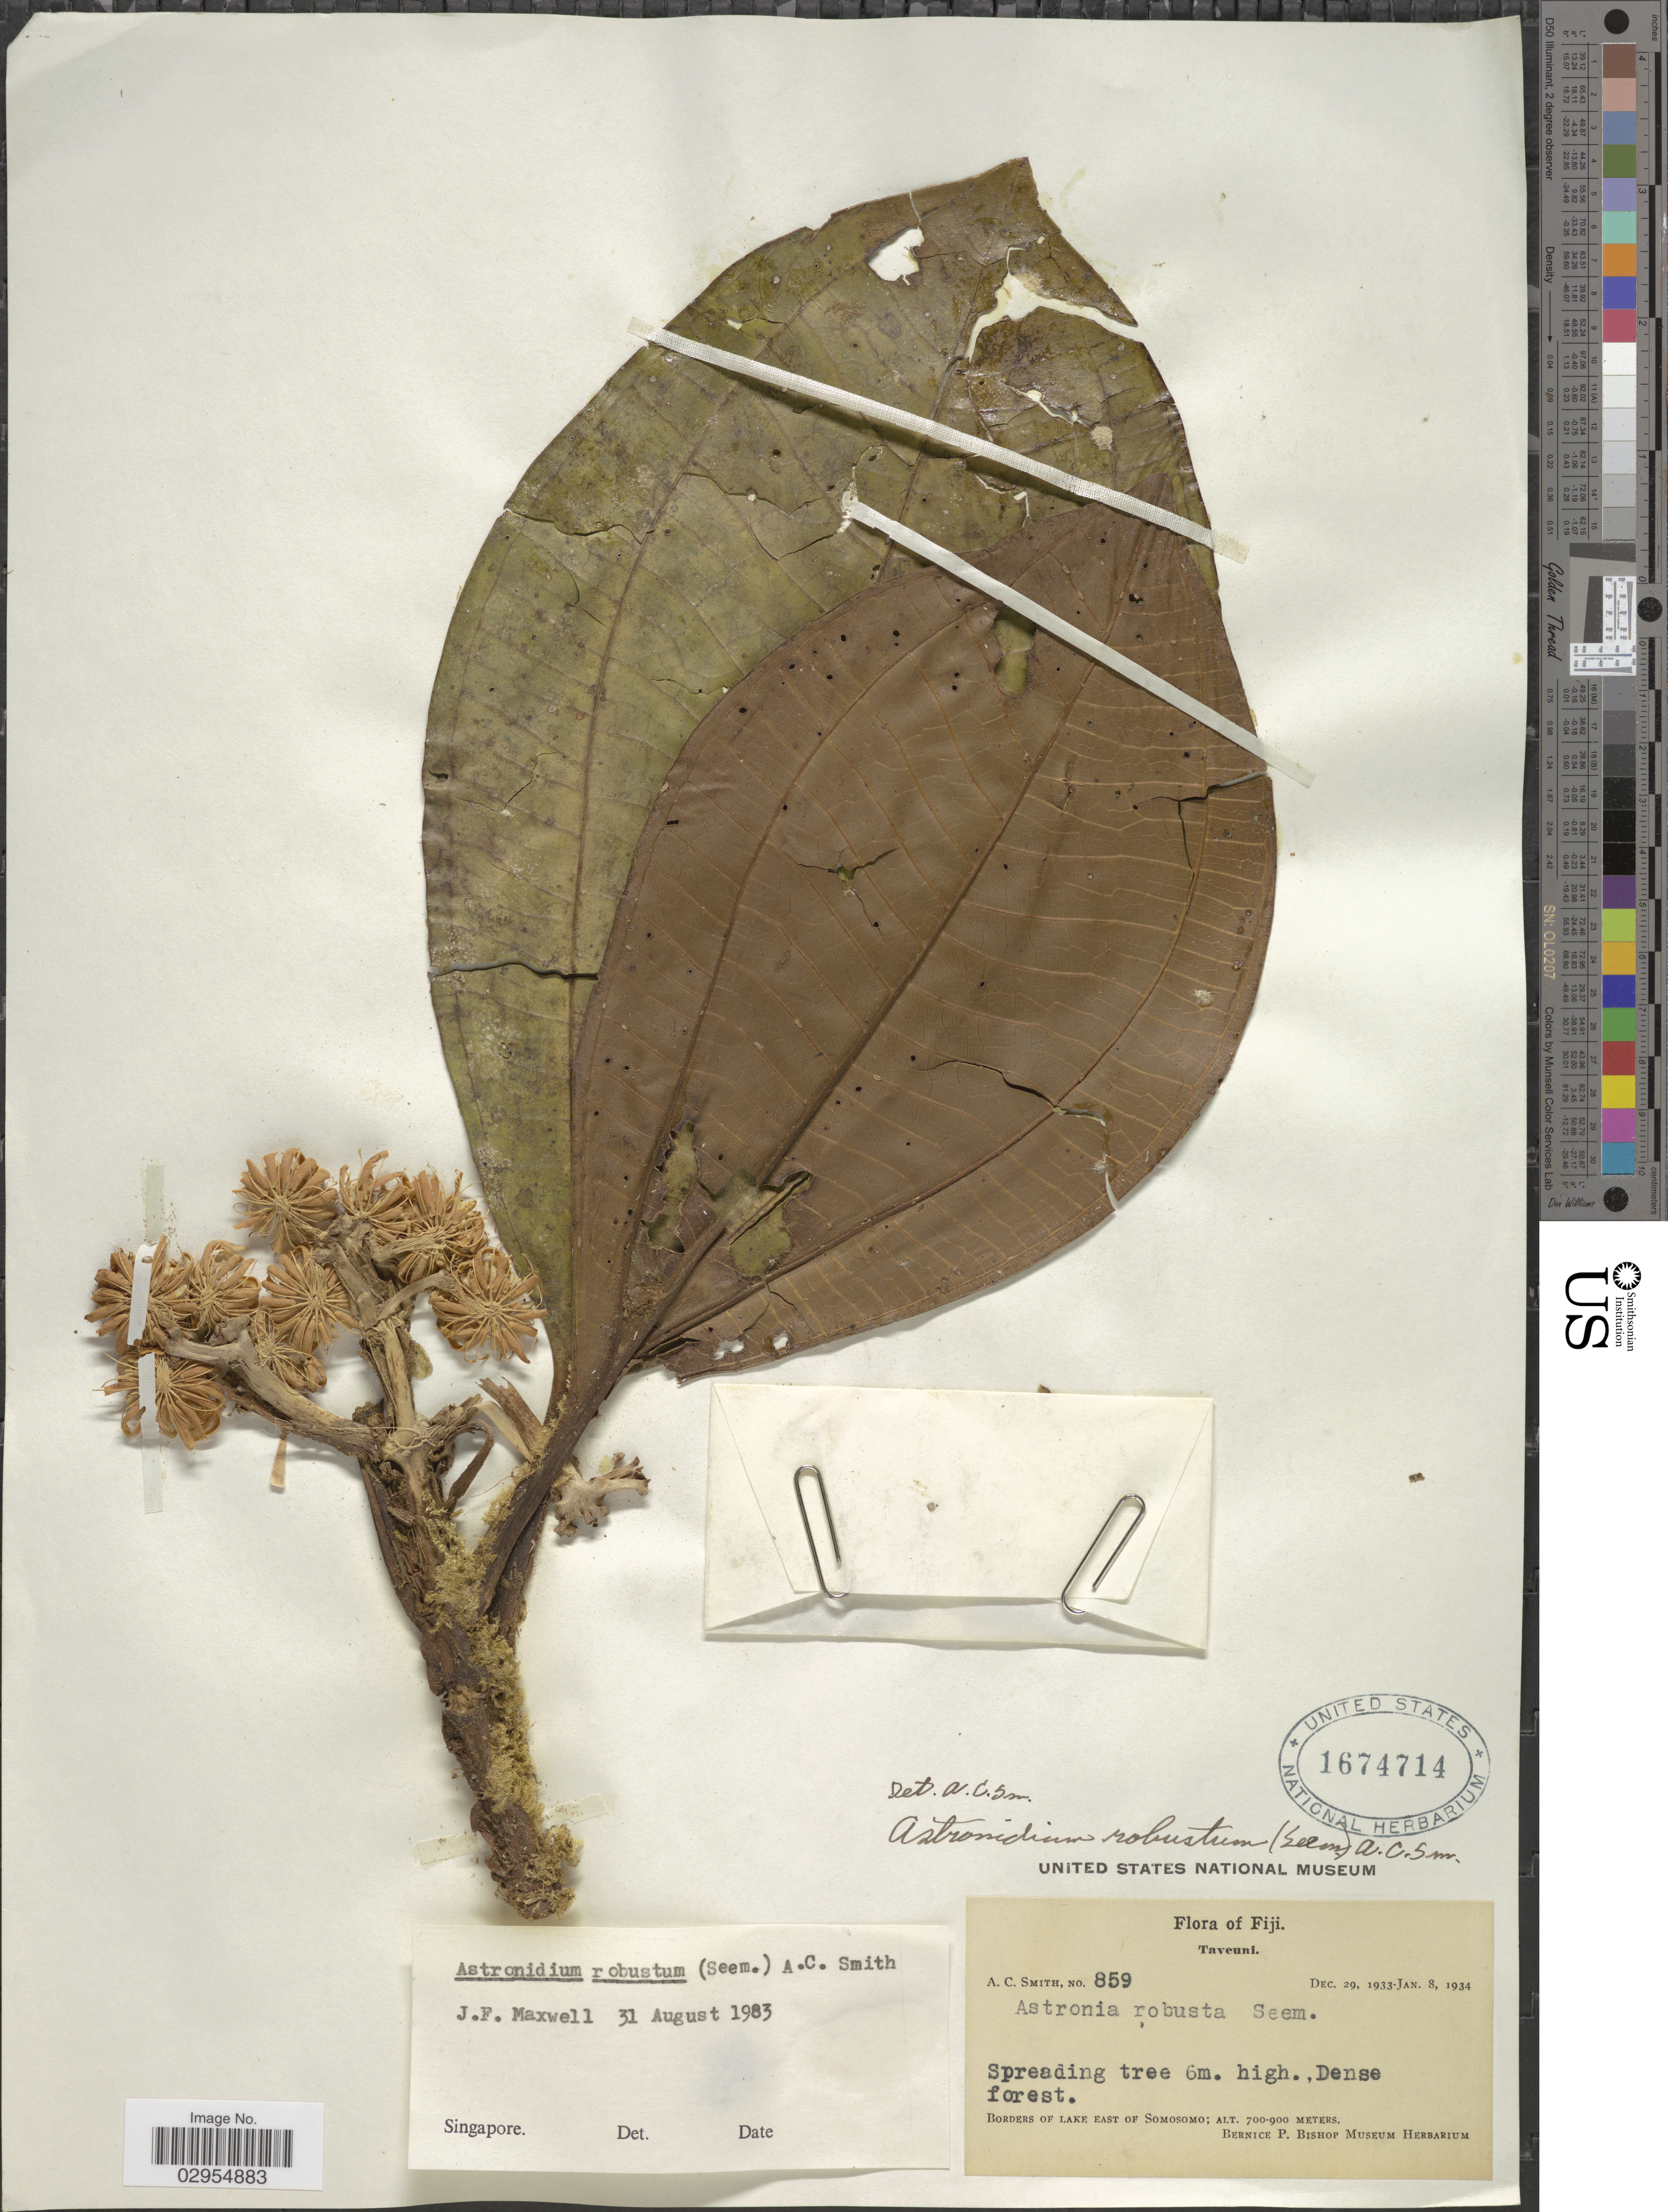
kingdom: Plantae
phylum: Tracheophyta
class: Magnoliopsida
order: Myrtales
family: Melastomataceae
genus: Astronidium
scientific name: Astronidium robustum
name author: (Seem.) A.C. Sm.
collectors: A. C. Smith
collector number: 859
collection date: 1933-12-29/1934-01-08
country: Fiji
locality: Taveuni. Borders of lake east of Somosomo.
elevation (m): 700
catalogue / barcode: US 1674714